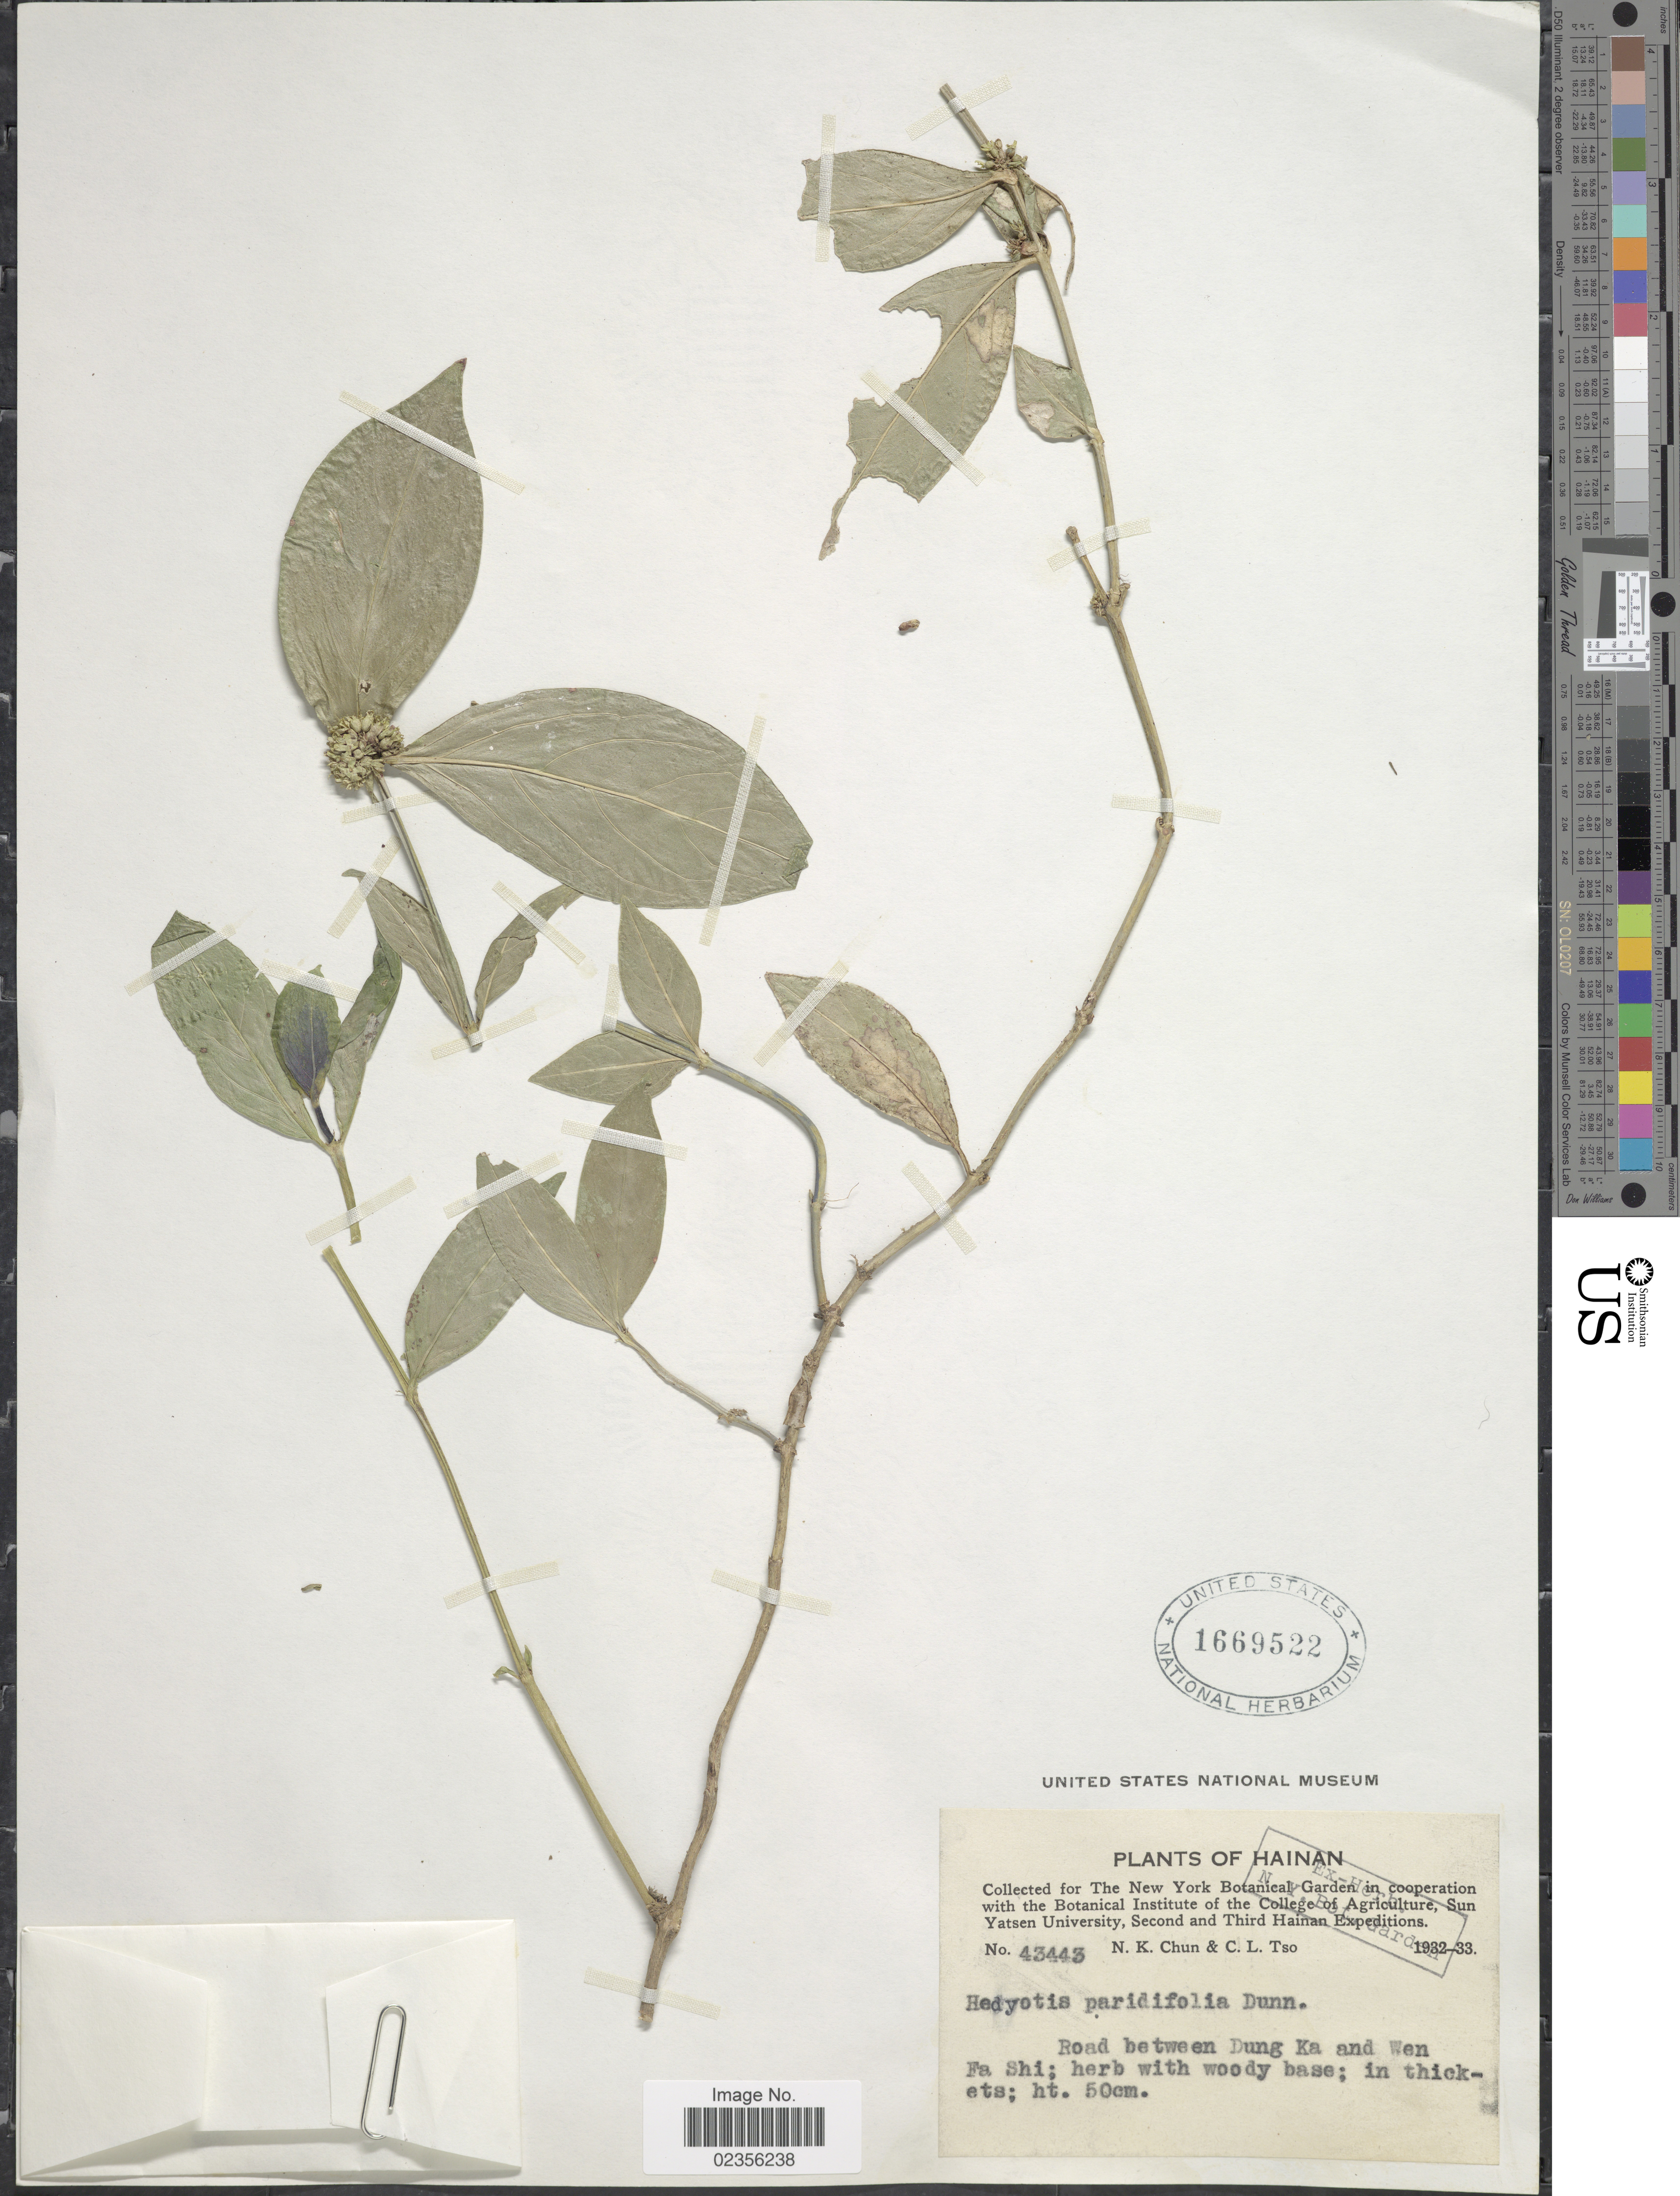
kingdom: Plantae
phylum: Tracheophyta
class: Magnoliopsida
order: Gentianales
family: Rubiaceae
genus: Hedyotis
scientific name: Hedyotis paridifolia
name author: Dunn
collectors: N. K. Chun & C. Tso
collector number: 43443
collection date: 1932/1933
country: China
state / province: Hainan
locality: Hainan, Road between Dung Ka and Wen Fa Shi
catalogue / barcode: US 1669522